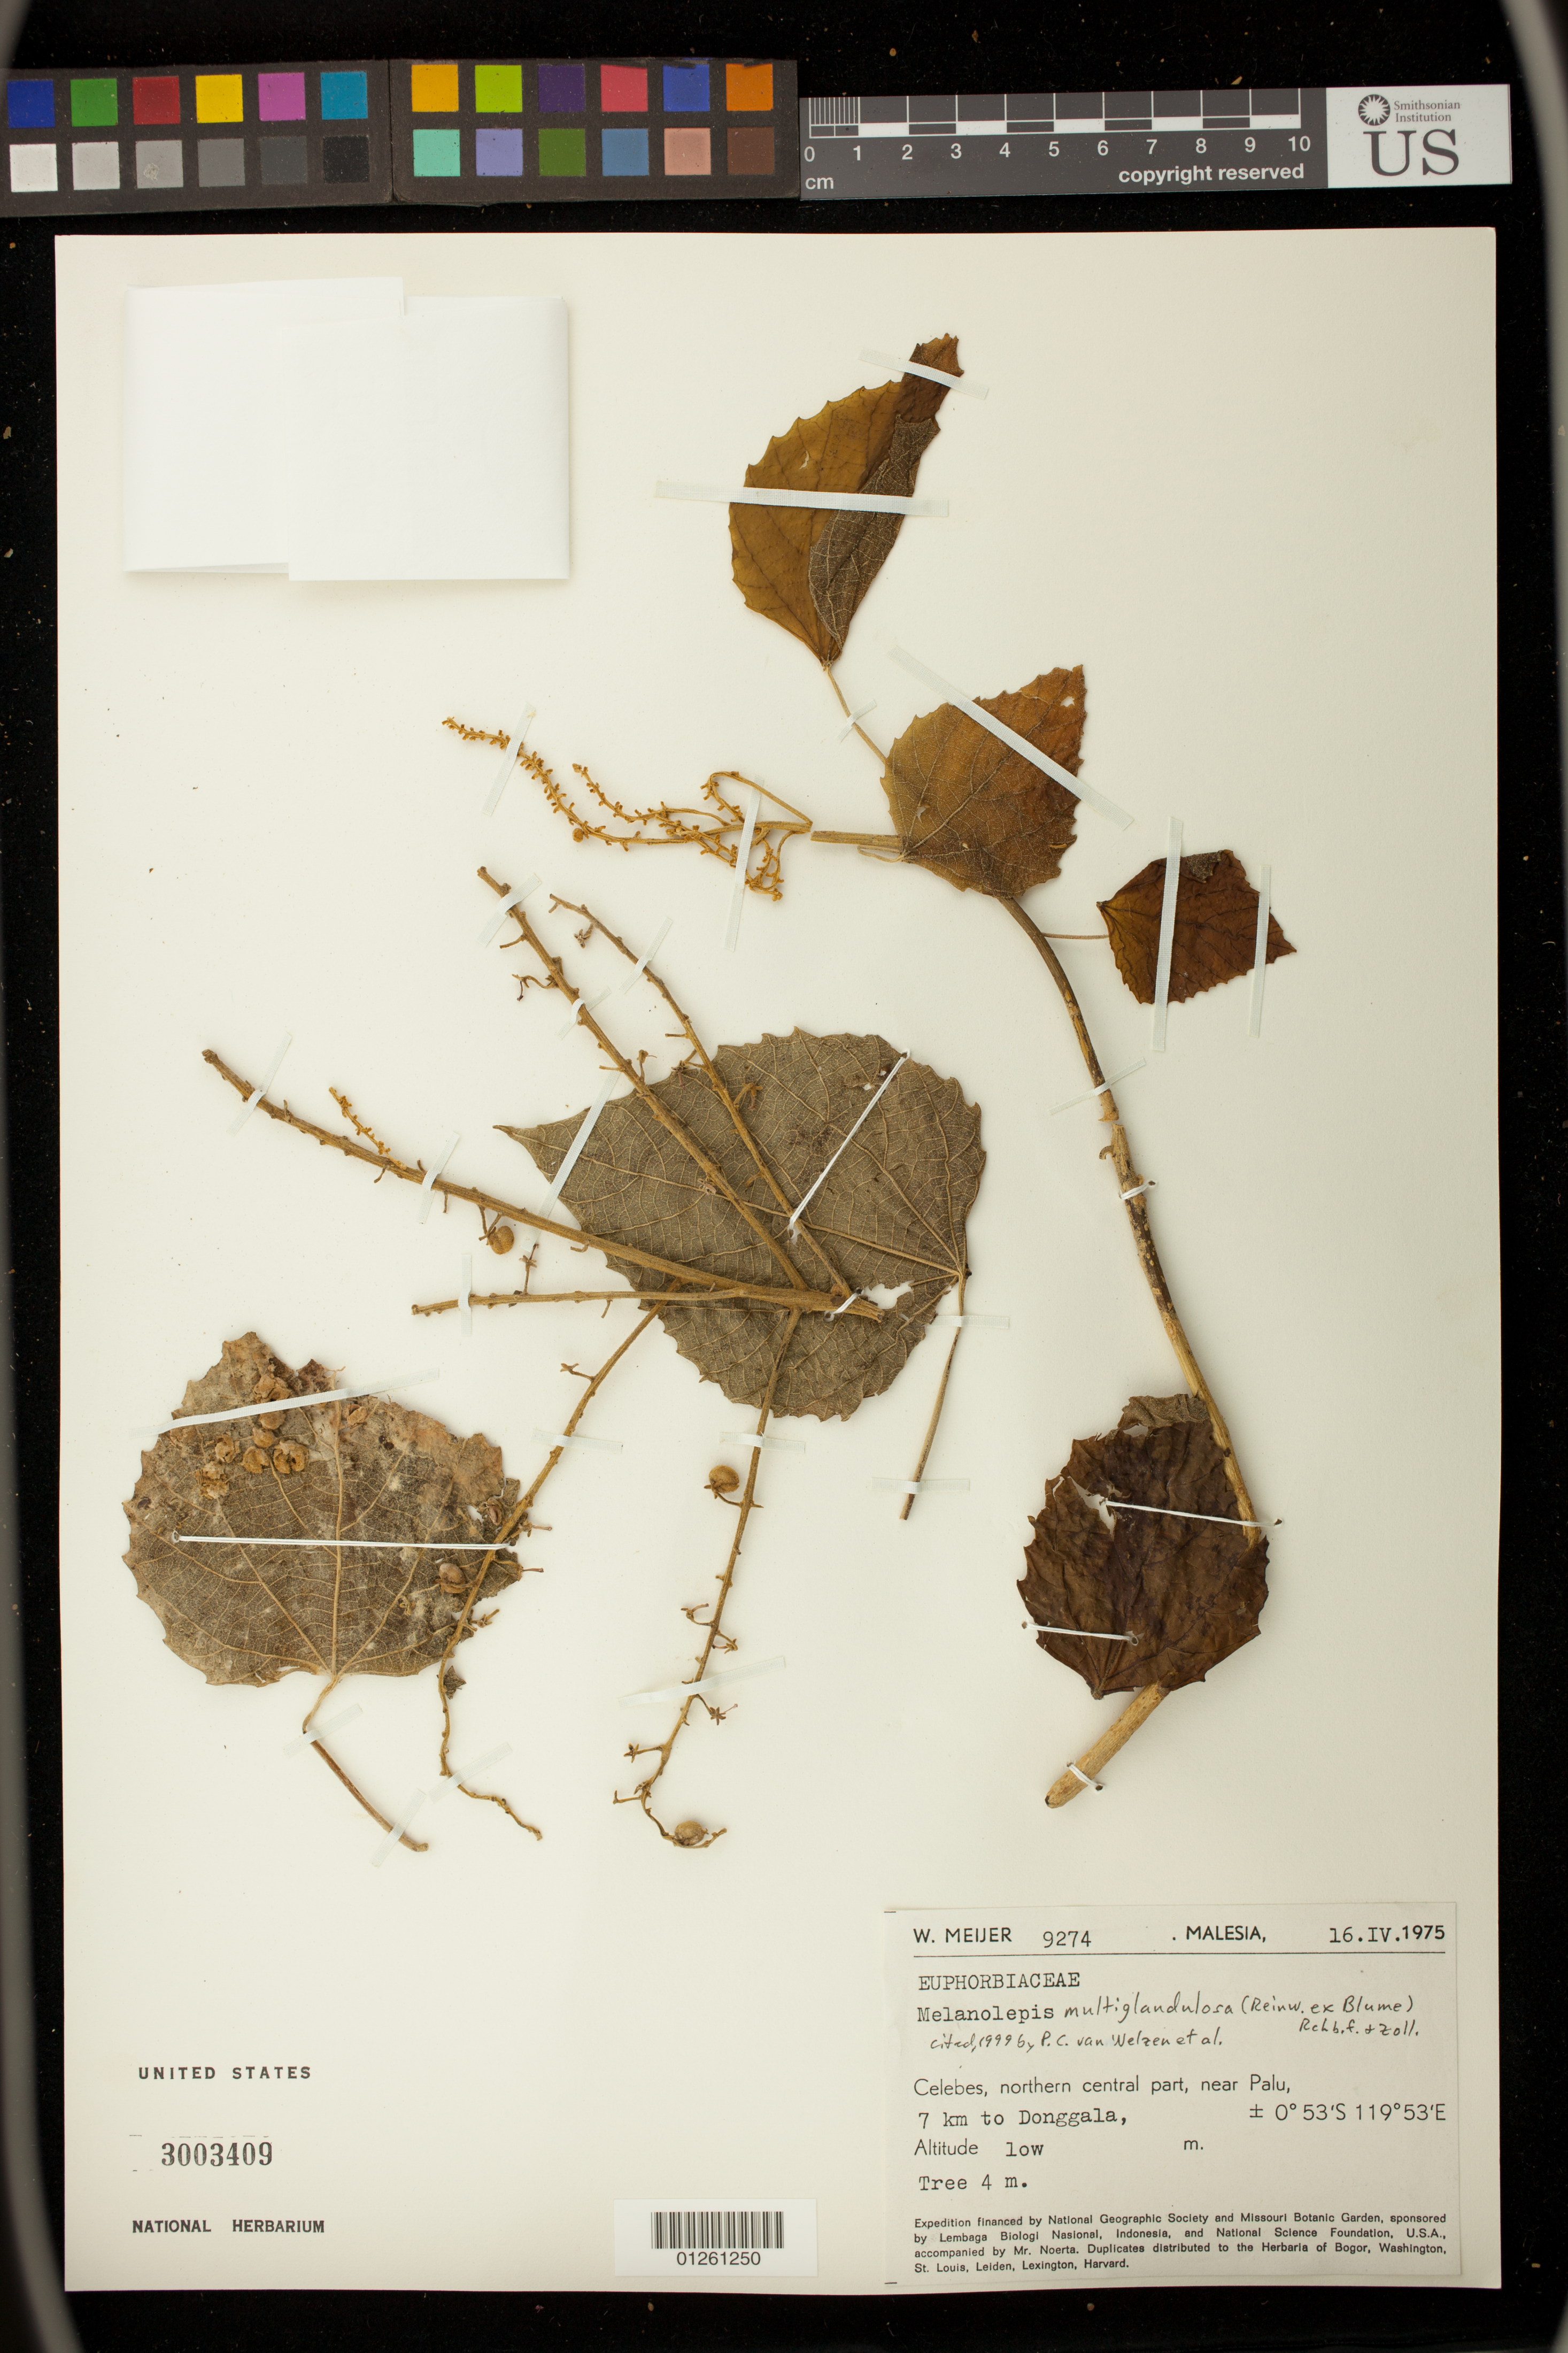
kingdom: Plantae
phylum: Tracheophyta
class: Magnoliopsida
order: Malpighiales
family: Euphorbiaceae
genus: Melanolepis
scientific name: Melanolepis multiglandulosa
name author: (Reinw. ex Blume) Rchb. f. & Zoll.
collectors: W. Meuer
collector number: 9274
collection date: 1975-04-16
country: Indonesia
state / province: Sulawesi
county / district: Sulawesi Tengah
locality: Celebes, northern central part, near Palu, 7 km t Donggala. Low altitude.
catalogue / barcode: US 3003409